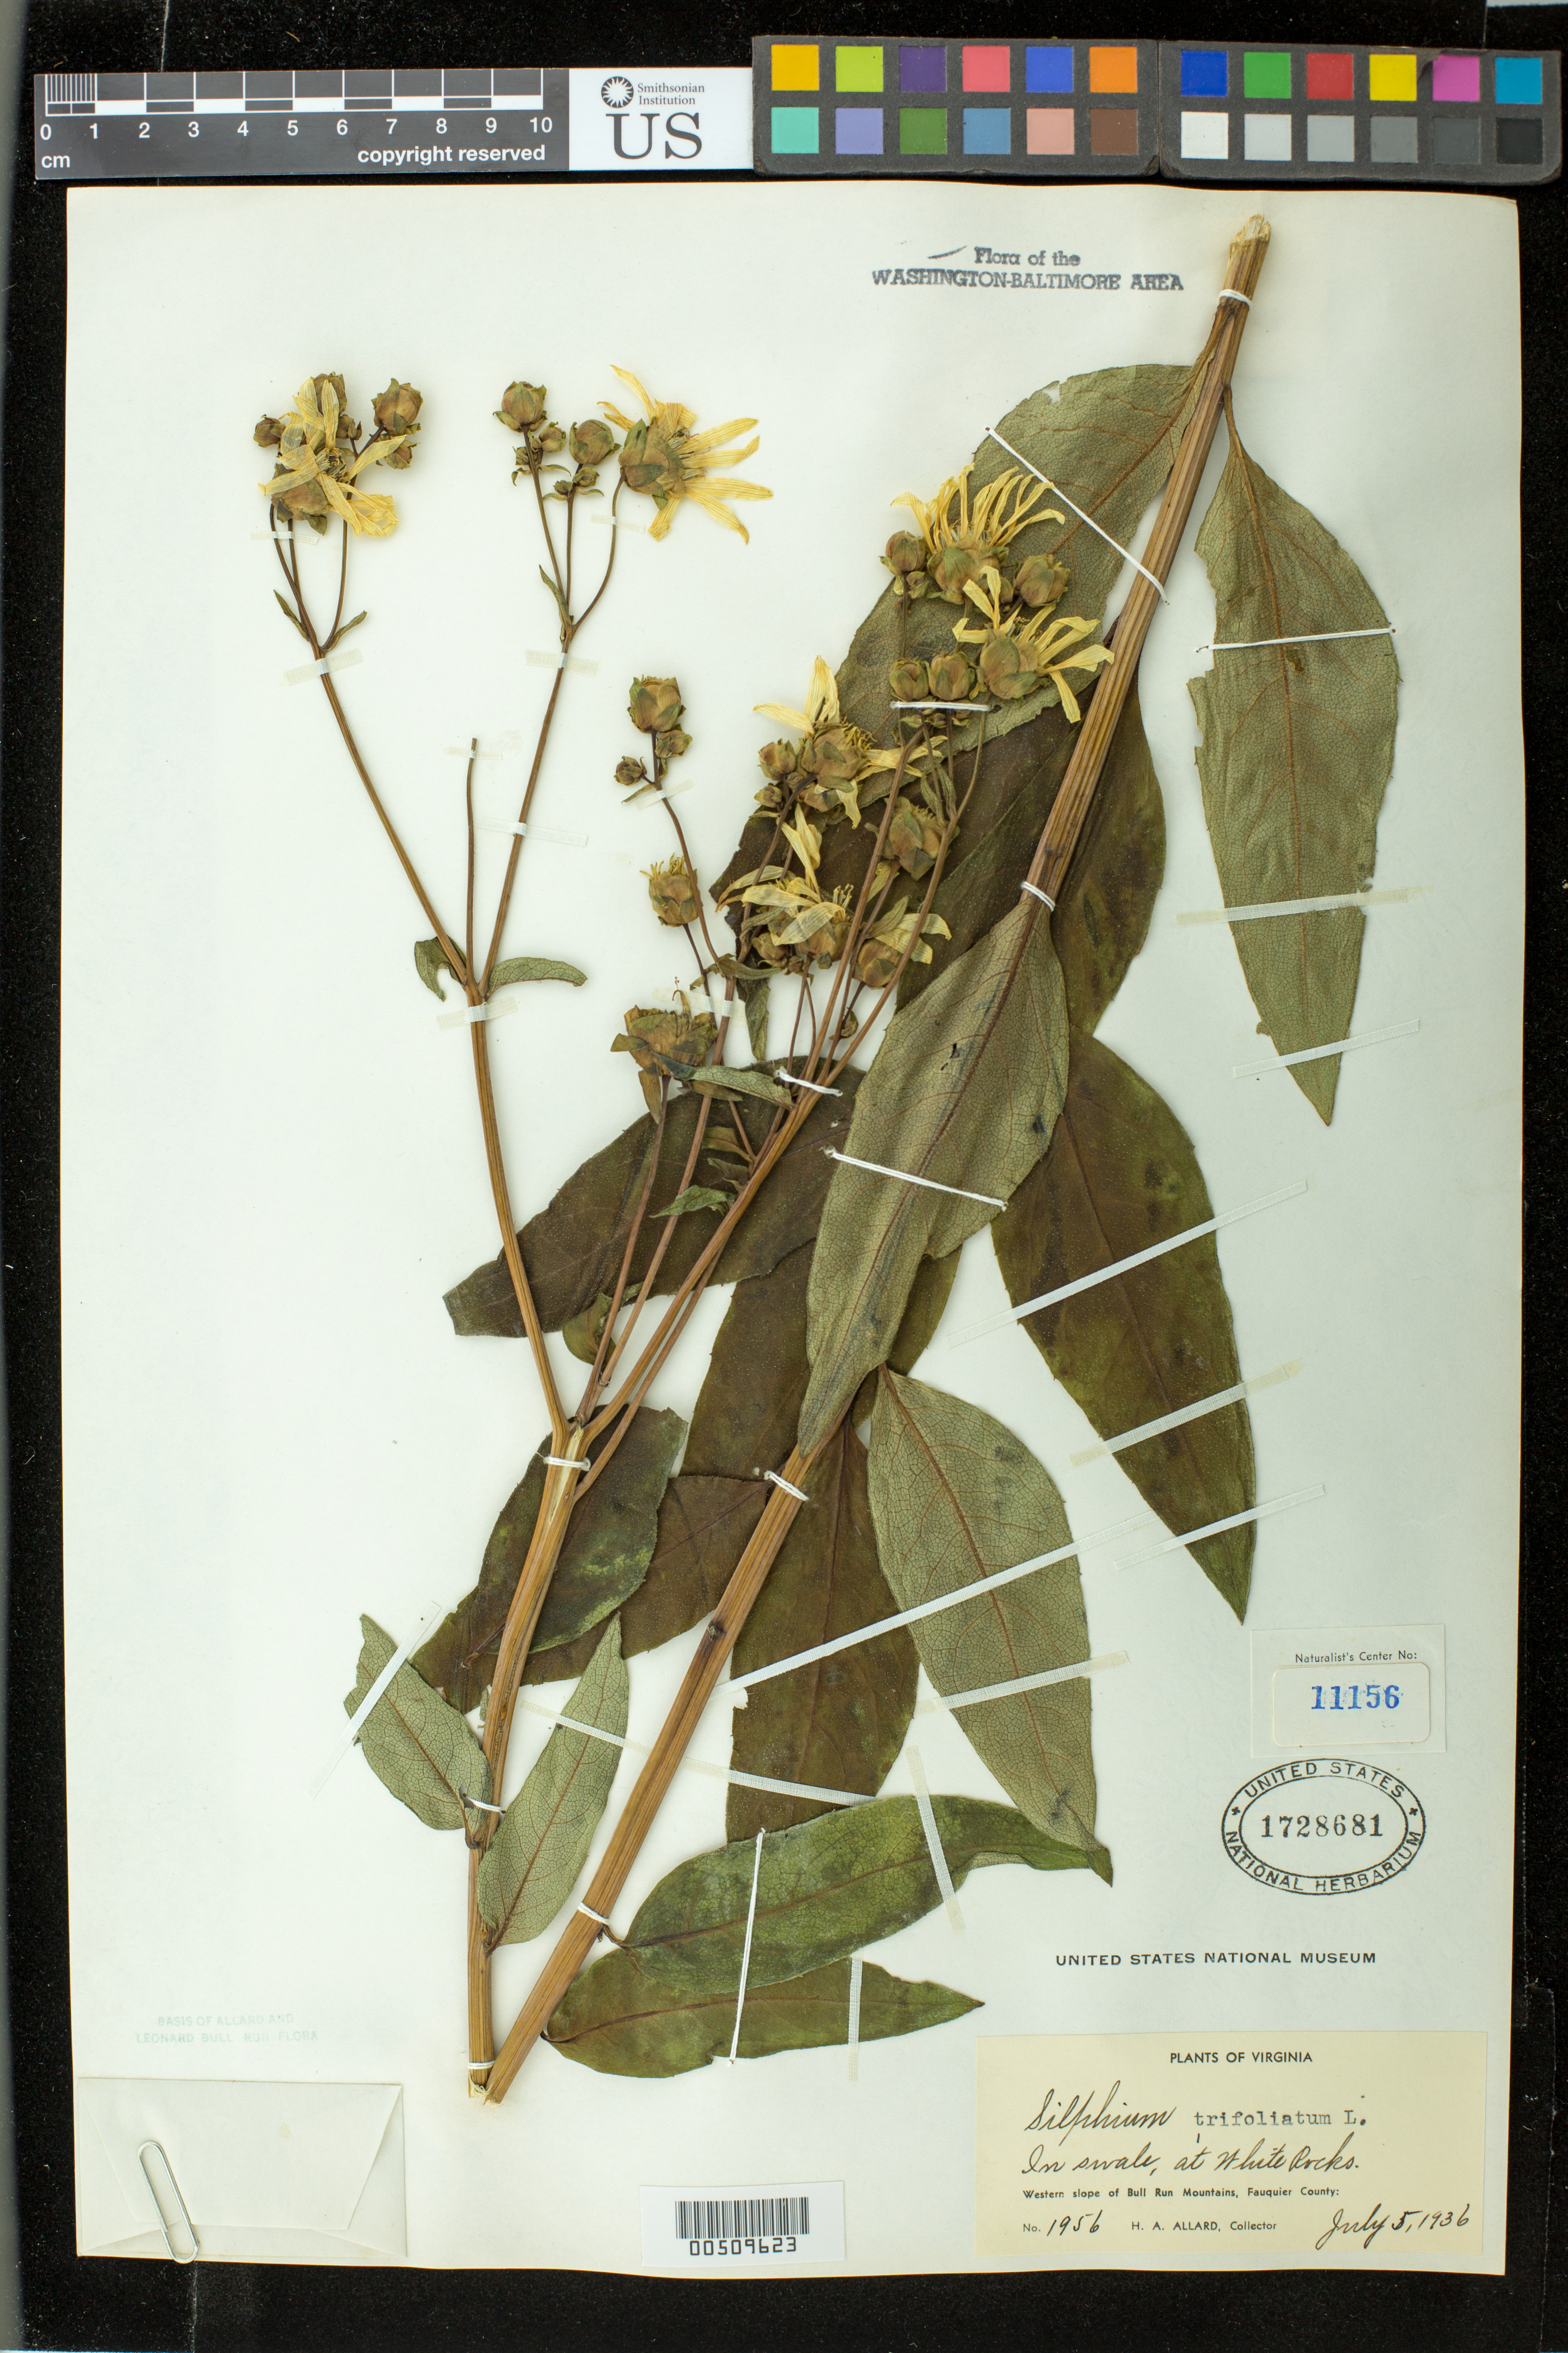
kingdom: Plantae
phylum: Tracheophyta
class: Magnoliopsida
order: Asterales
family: Asteraceae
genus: Silphium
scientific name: Silphium trifoliatum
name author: L.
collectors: H. A. Allard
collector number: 1956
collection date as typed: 05 Jun 1936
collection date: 1936-06-05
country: United States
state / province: Virginia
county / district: Fauquier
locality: Bull Run Mts., White Rocks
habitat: In swale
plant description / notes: Specimens returned from Naturalist Center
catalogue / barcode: US 1728681